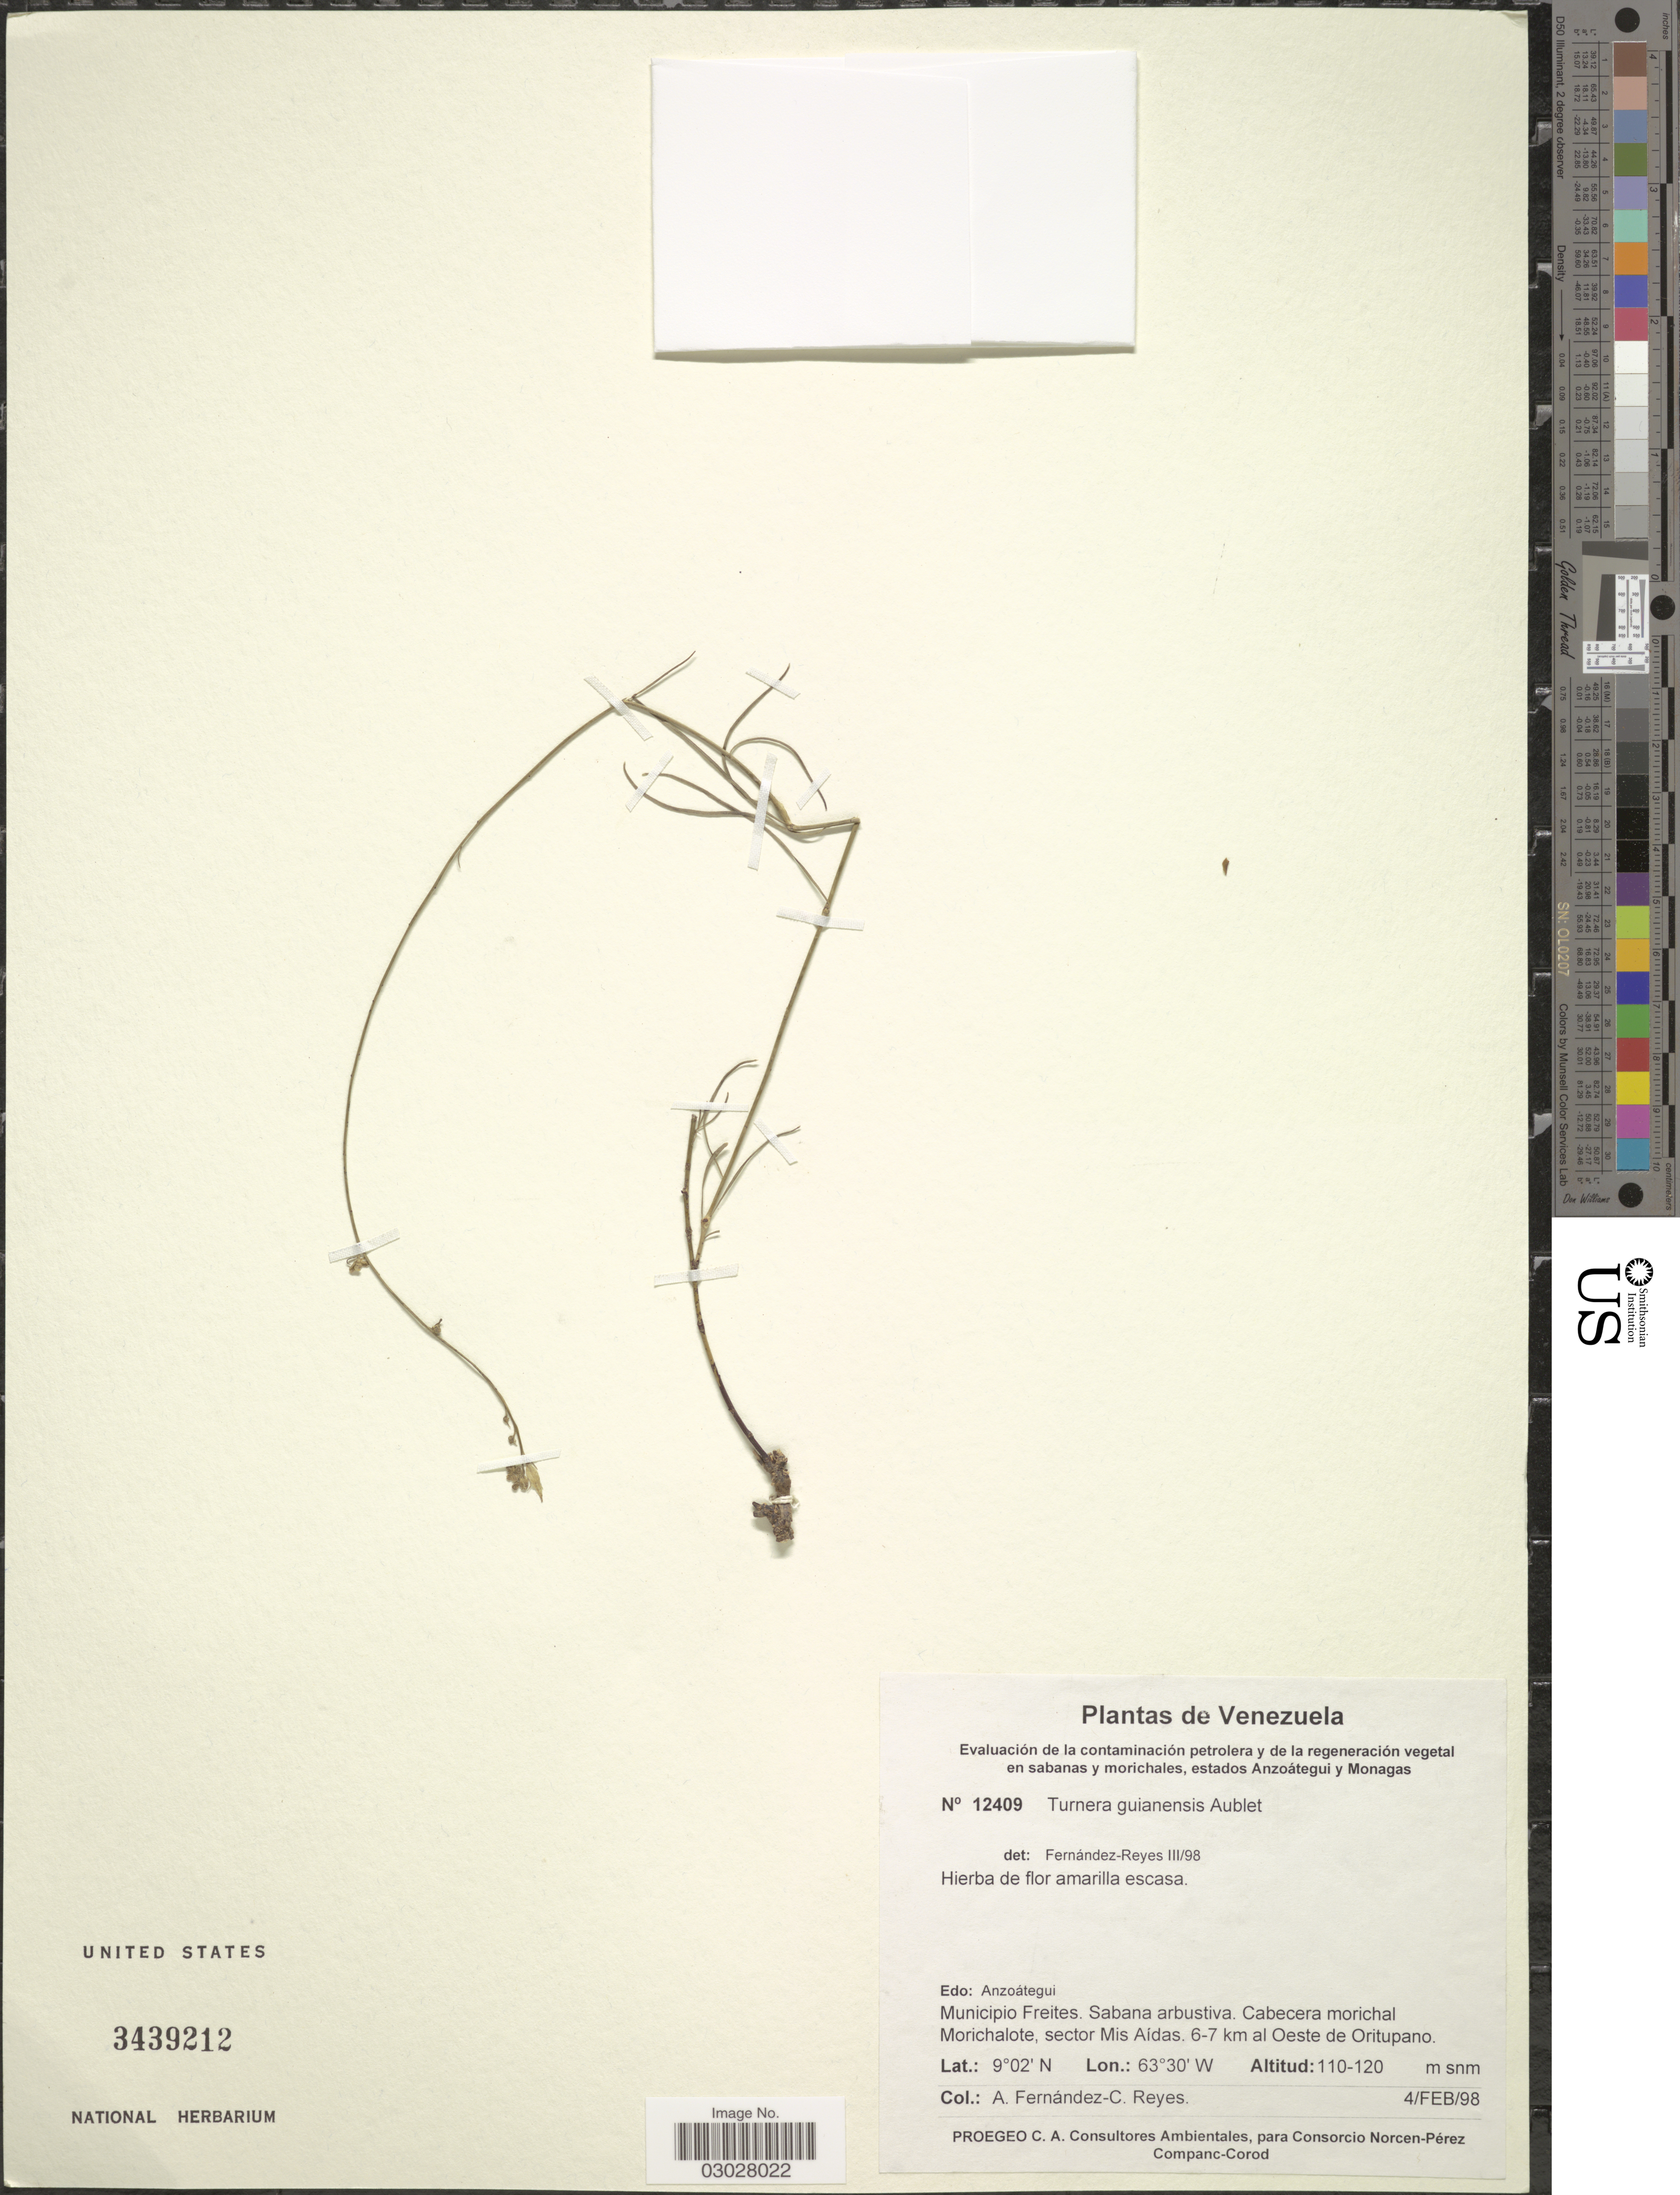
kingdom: Plantae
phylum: Tracheophyta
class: Magnoliopsida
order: Malpighiales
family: Turneraceae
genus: Turnera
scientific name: Turnera guianensis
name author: Aubl.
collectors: A. Fernández & C. Reyes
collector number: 12409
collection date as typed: Transcribed d/m/y: 4/2/98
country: Venezuela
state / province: Anzoategui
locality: Edo: Anzoátegui. Municipio Freites. Sabana arbustiva. Cabecera morichal Morichalote, sector Mis Aidas. 6-7 km al Oeste de Oritupano.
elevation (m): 110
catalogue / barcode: US 3439212